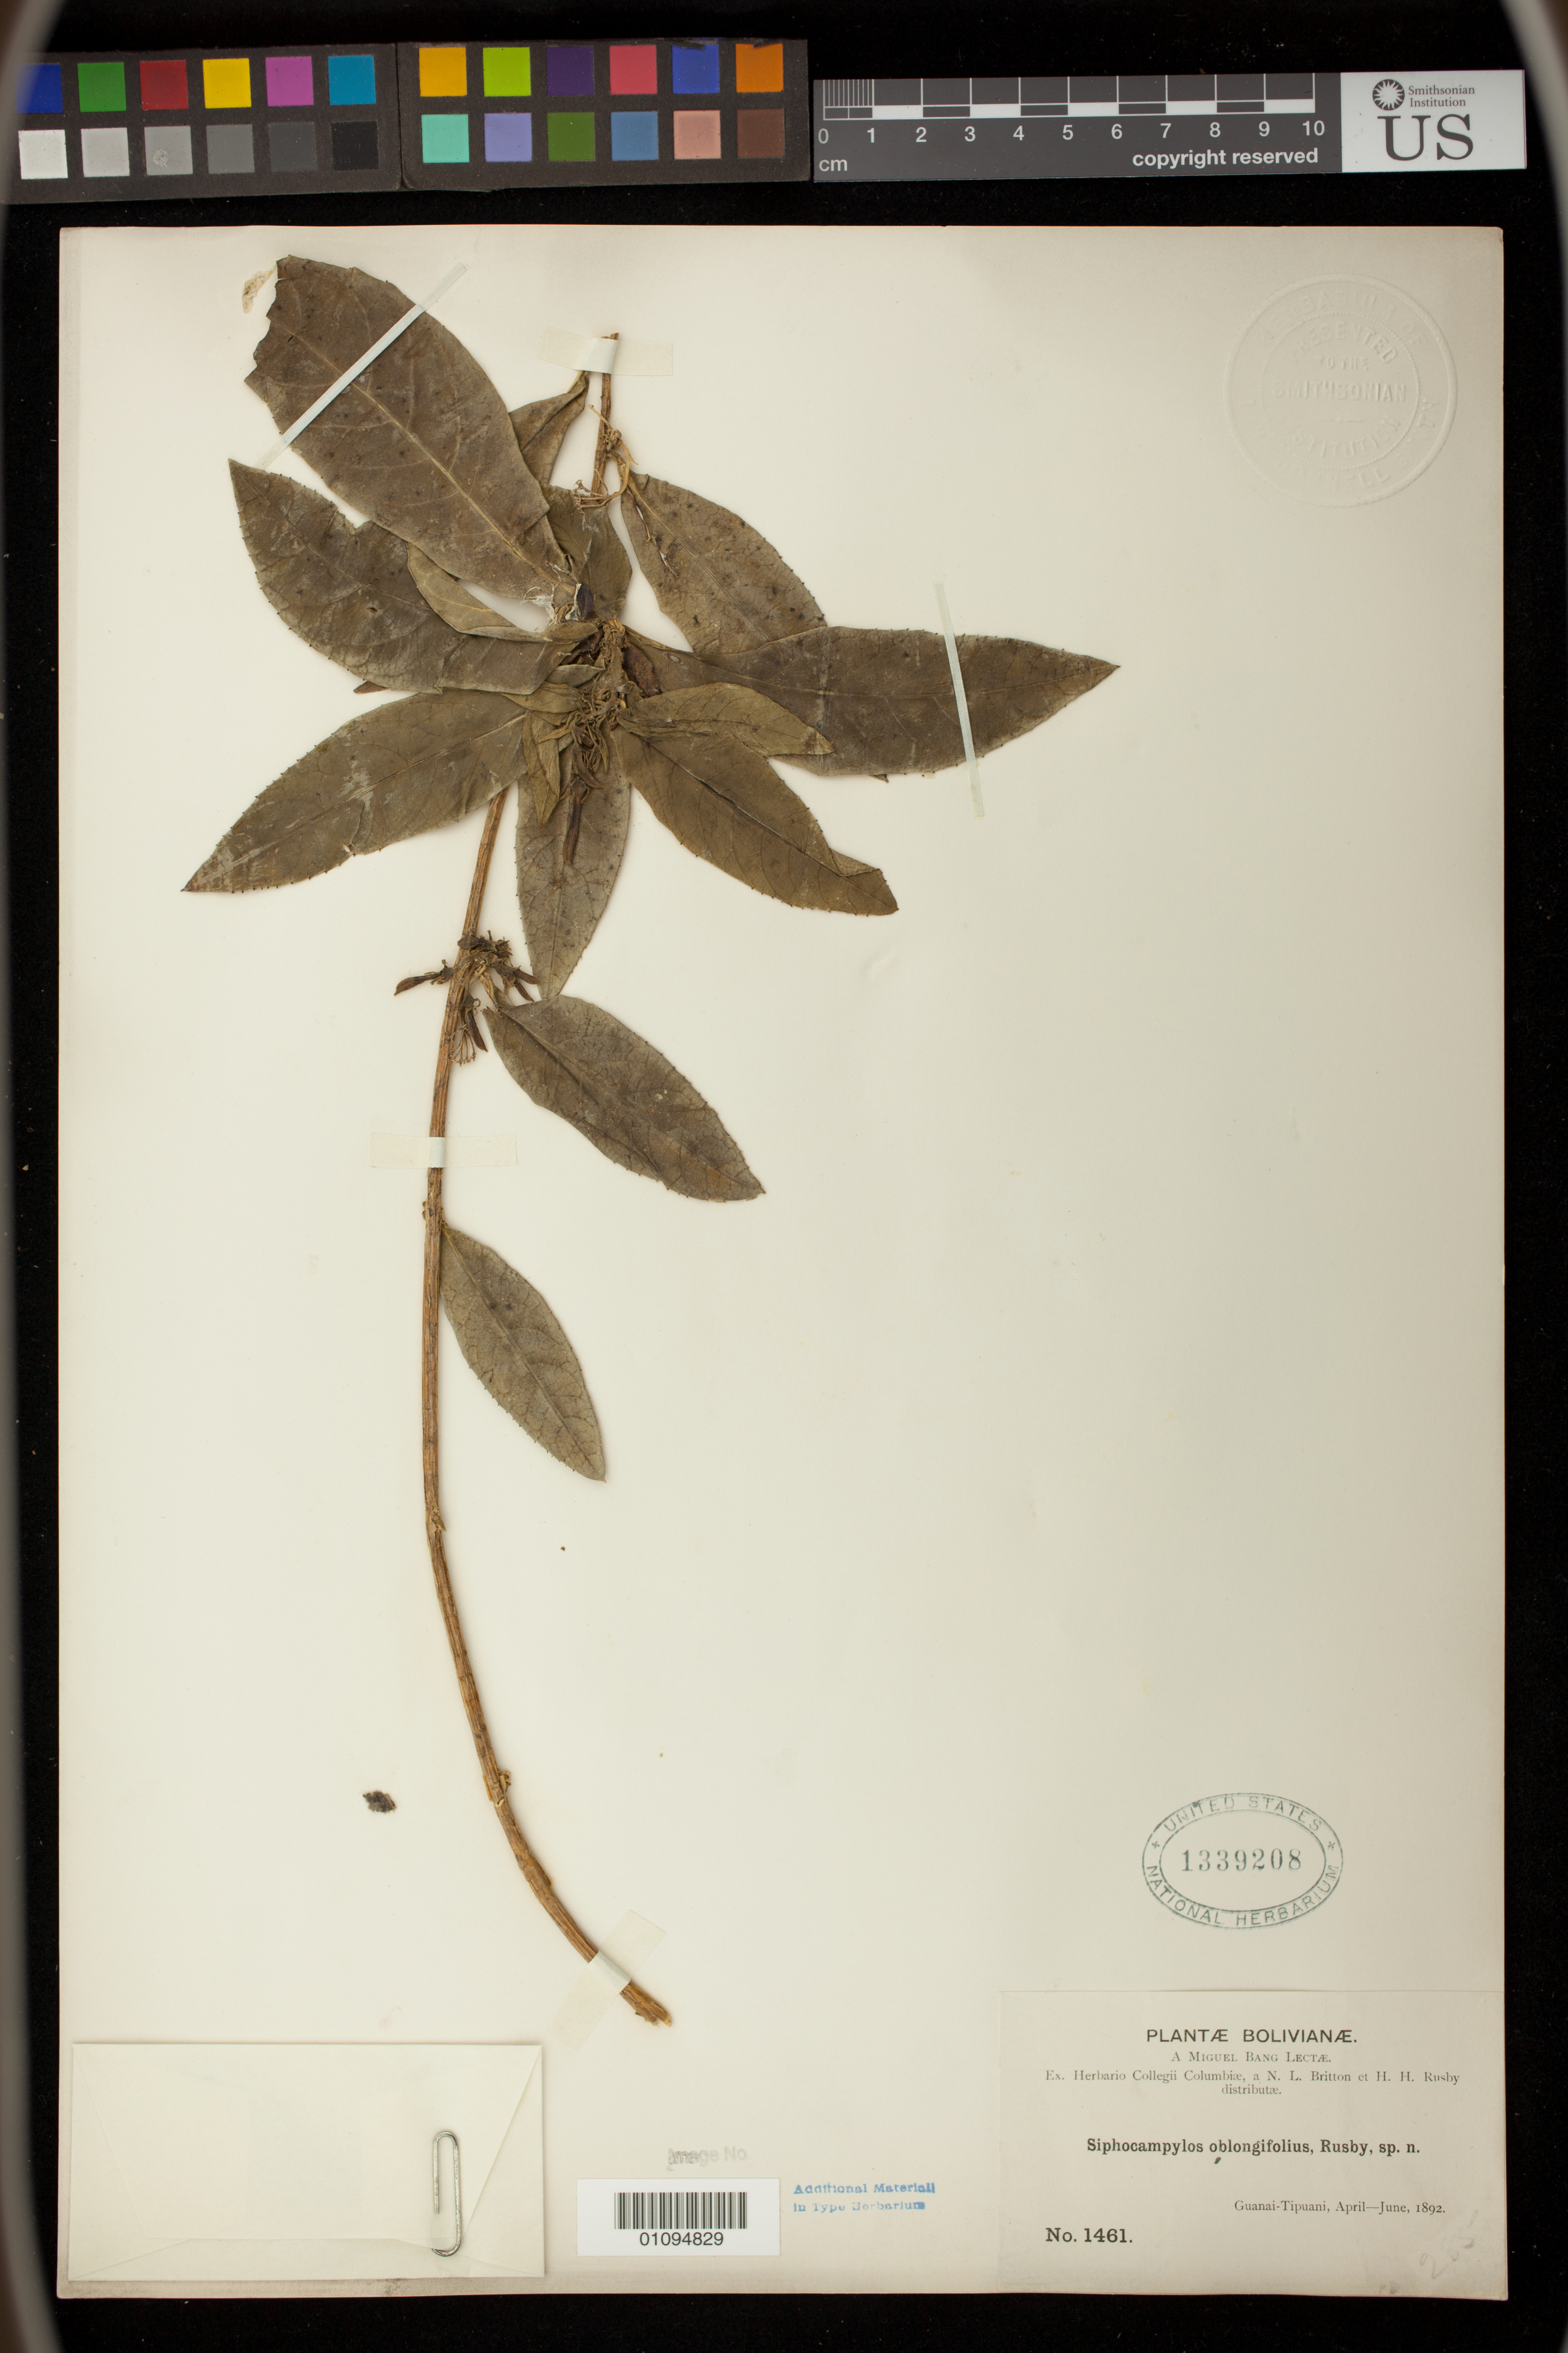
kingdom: Plantae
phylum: Tracheophyta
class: Magnoliopsida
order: Asterales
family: Campanulaceae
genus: Siphocampylus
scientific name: Siphocampylus oblongifolius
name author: Rusby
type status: Isotype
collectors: M. Bang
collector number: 1461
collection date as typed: Apr 1892 to -- Jun 1892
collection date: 1892-04/1892-06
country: Bolivia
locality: Between Guanai and Tipuani.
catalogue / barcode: US 1339208